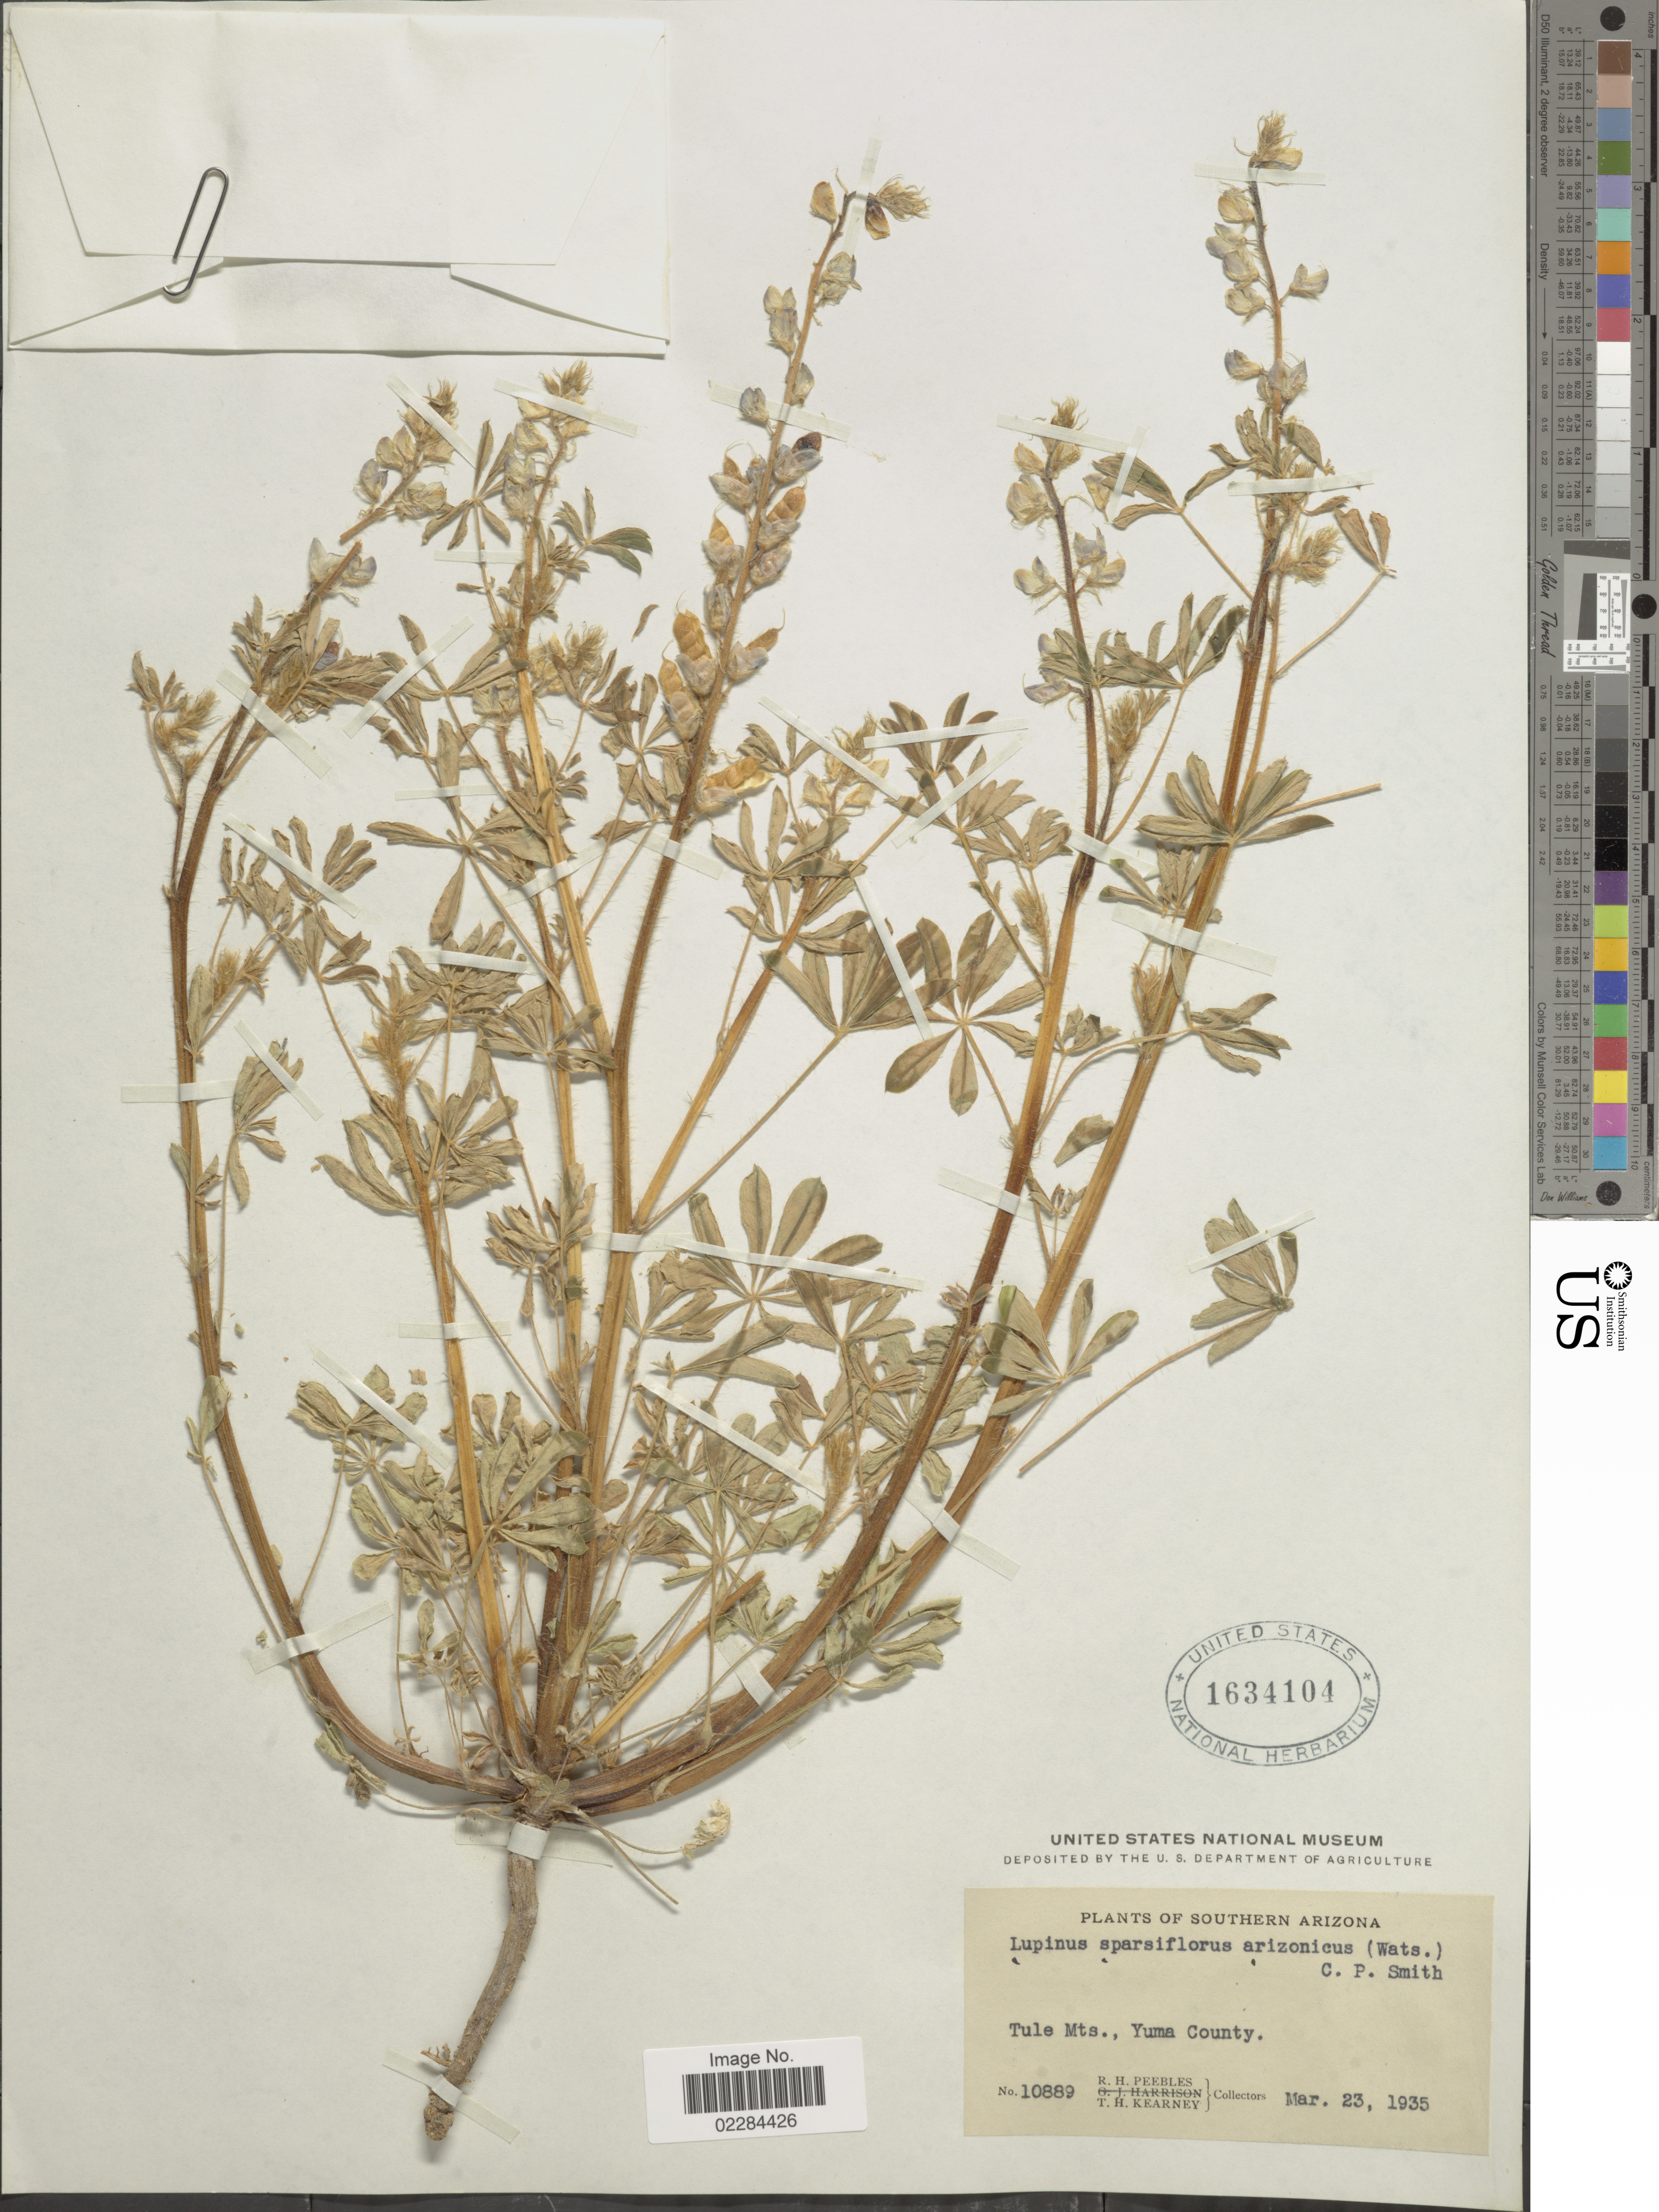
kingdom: Plantae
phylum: Tracheophyta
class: Magnoliopsida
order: Fabales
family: Fabaceae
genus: Lupinus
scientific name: Lupinus arizonicus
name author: (S. Watson) S. Watson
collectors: R. H. Peebles & T. H. Kearney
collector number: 10889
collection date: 1935-03-23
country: United States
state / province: Arizona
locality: Southern Arizona. Tule Mts., Yuma County.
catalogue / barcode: US 1634104